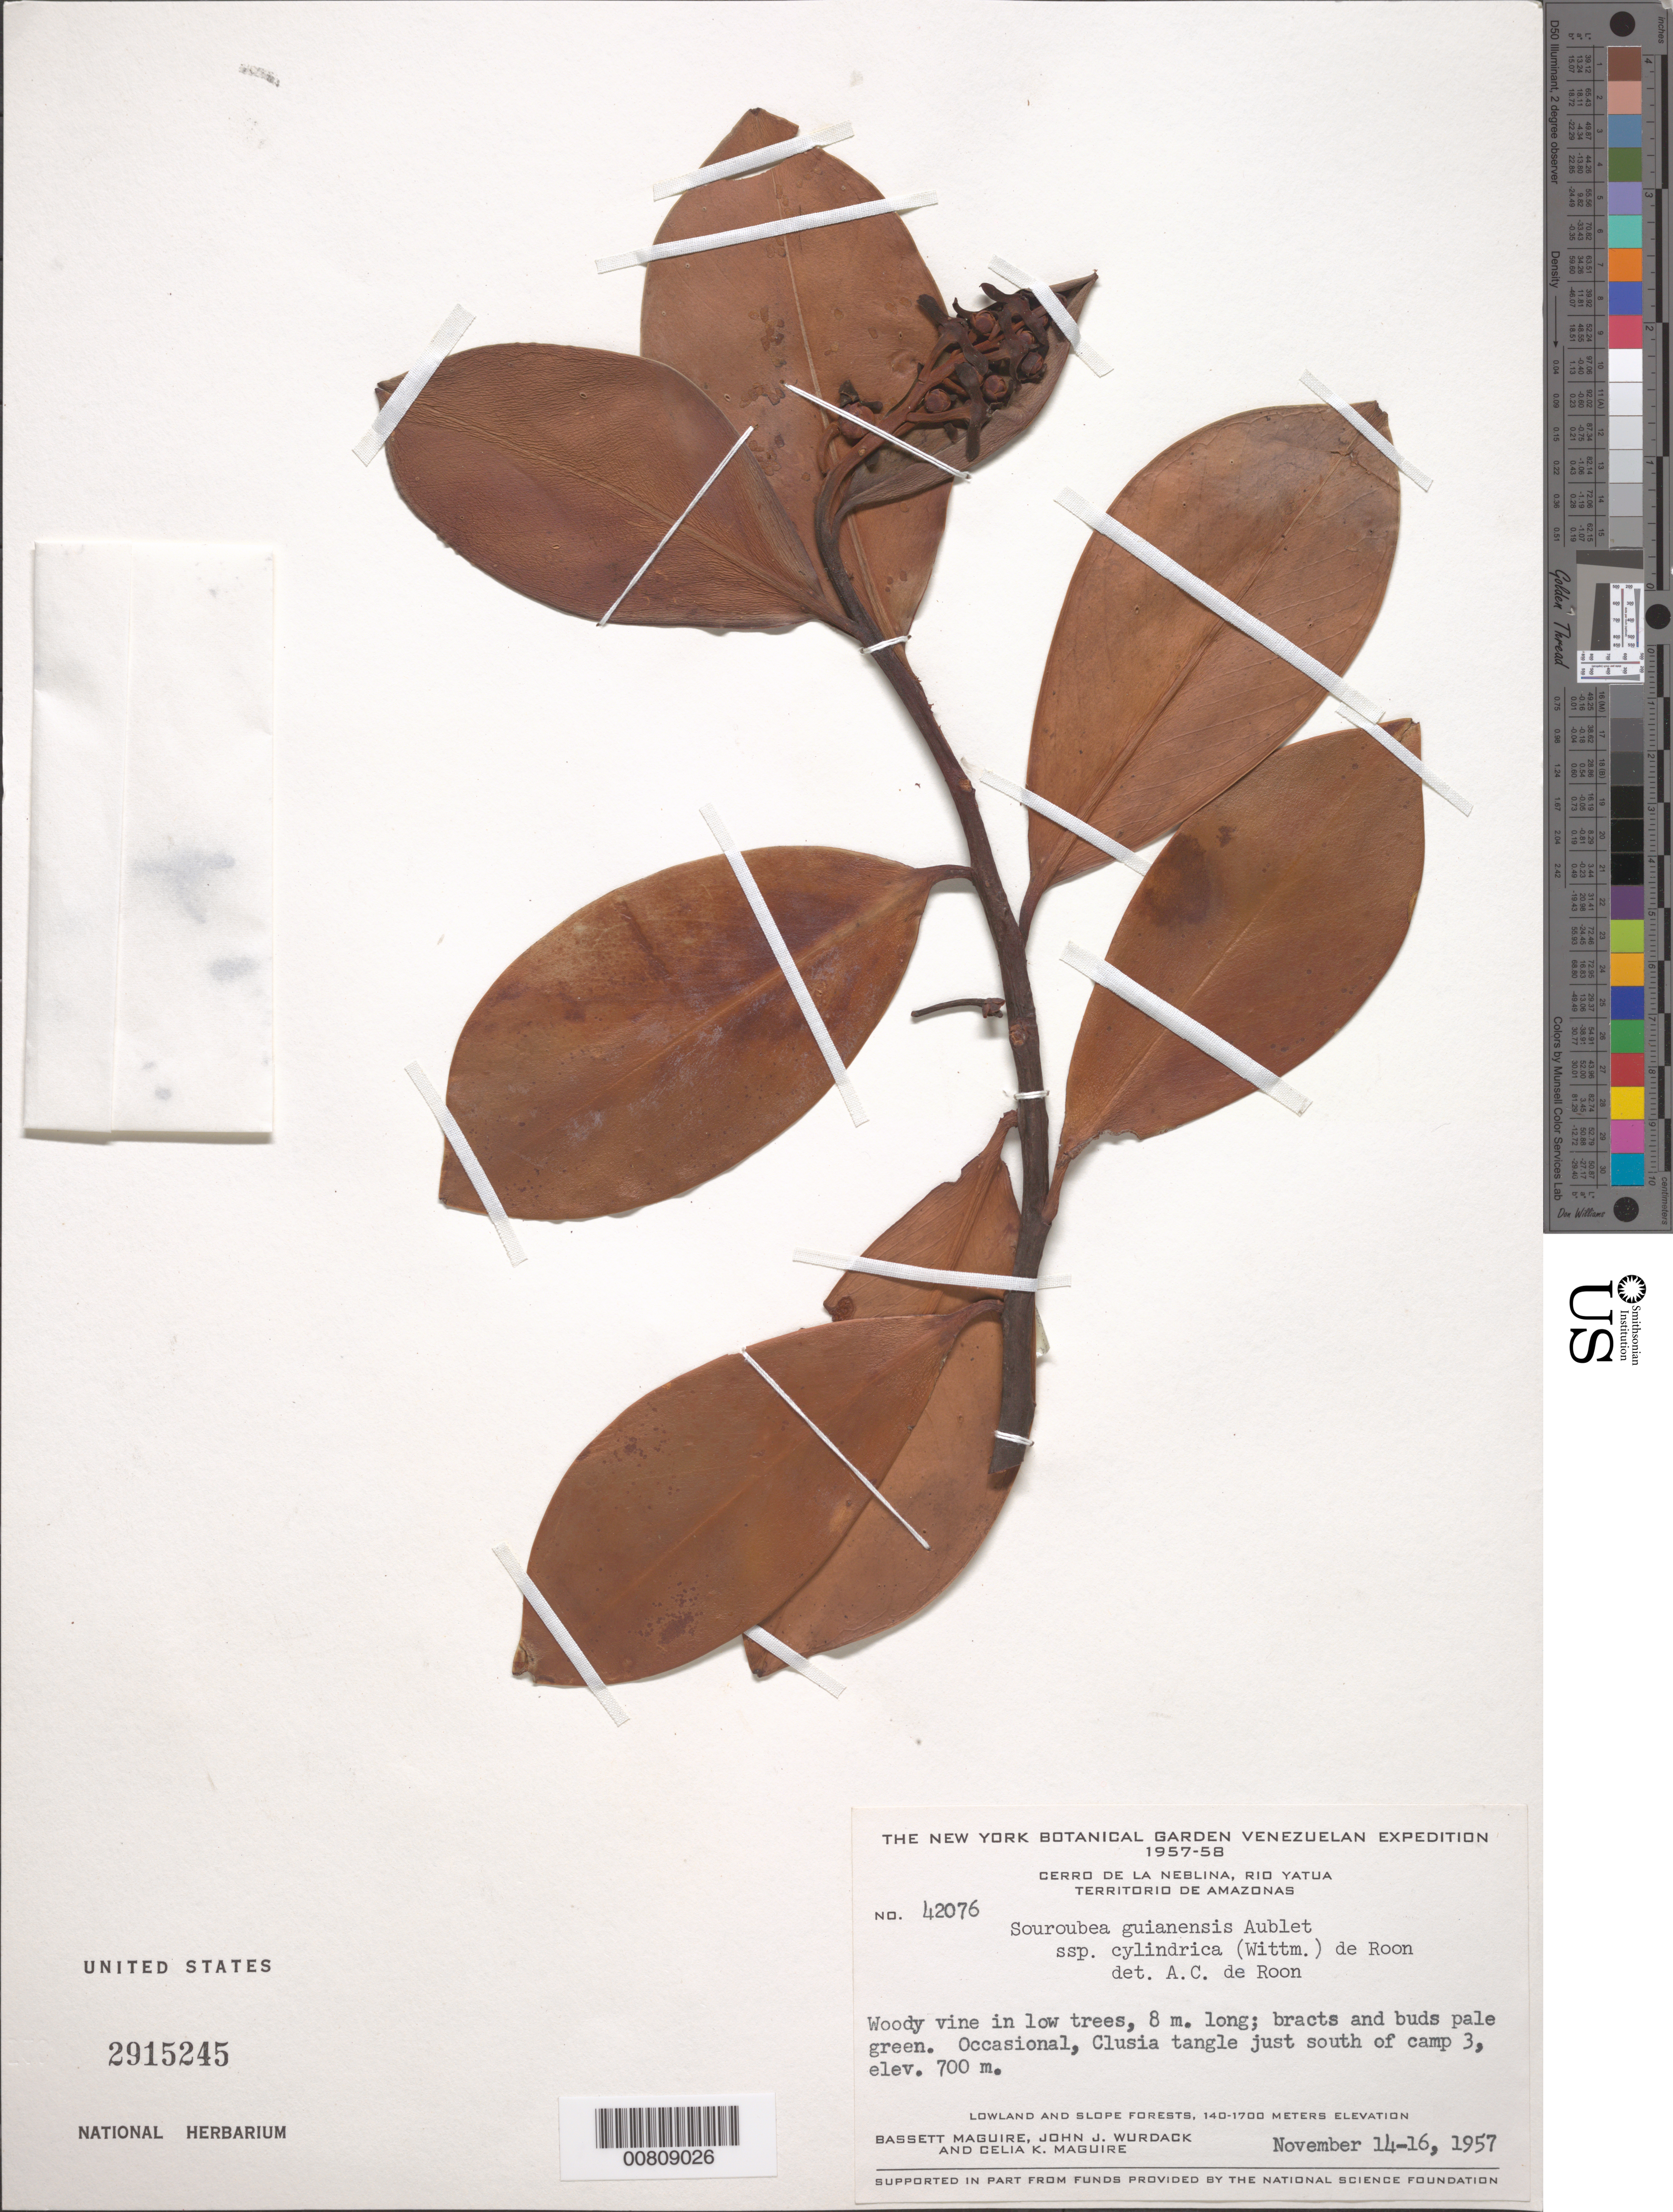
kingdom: Plantae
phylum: Tracheophyta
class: Magnoliopsida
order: Ericales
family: Marcgraviaceae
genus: Souroubea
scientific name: Souroubea guianensis var. cylindrica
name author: (Wittm.) de Roon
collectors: B. Maguire, J. J. Wurdack & C. K. Maguire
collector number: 42076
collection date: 1957-11-14/1957-11-16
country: Venezuela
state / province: Amazonas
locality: Cerro de La Neblina, Rio Yatua. Territorio de Amazonas. Occasional, Clusia tangle just south of camp 3.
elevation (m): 700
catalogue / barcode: US 2915245